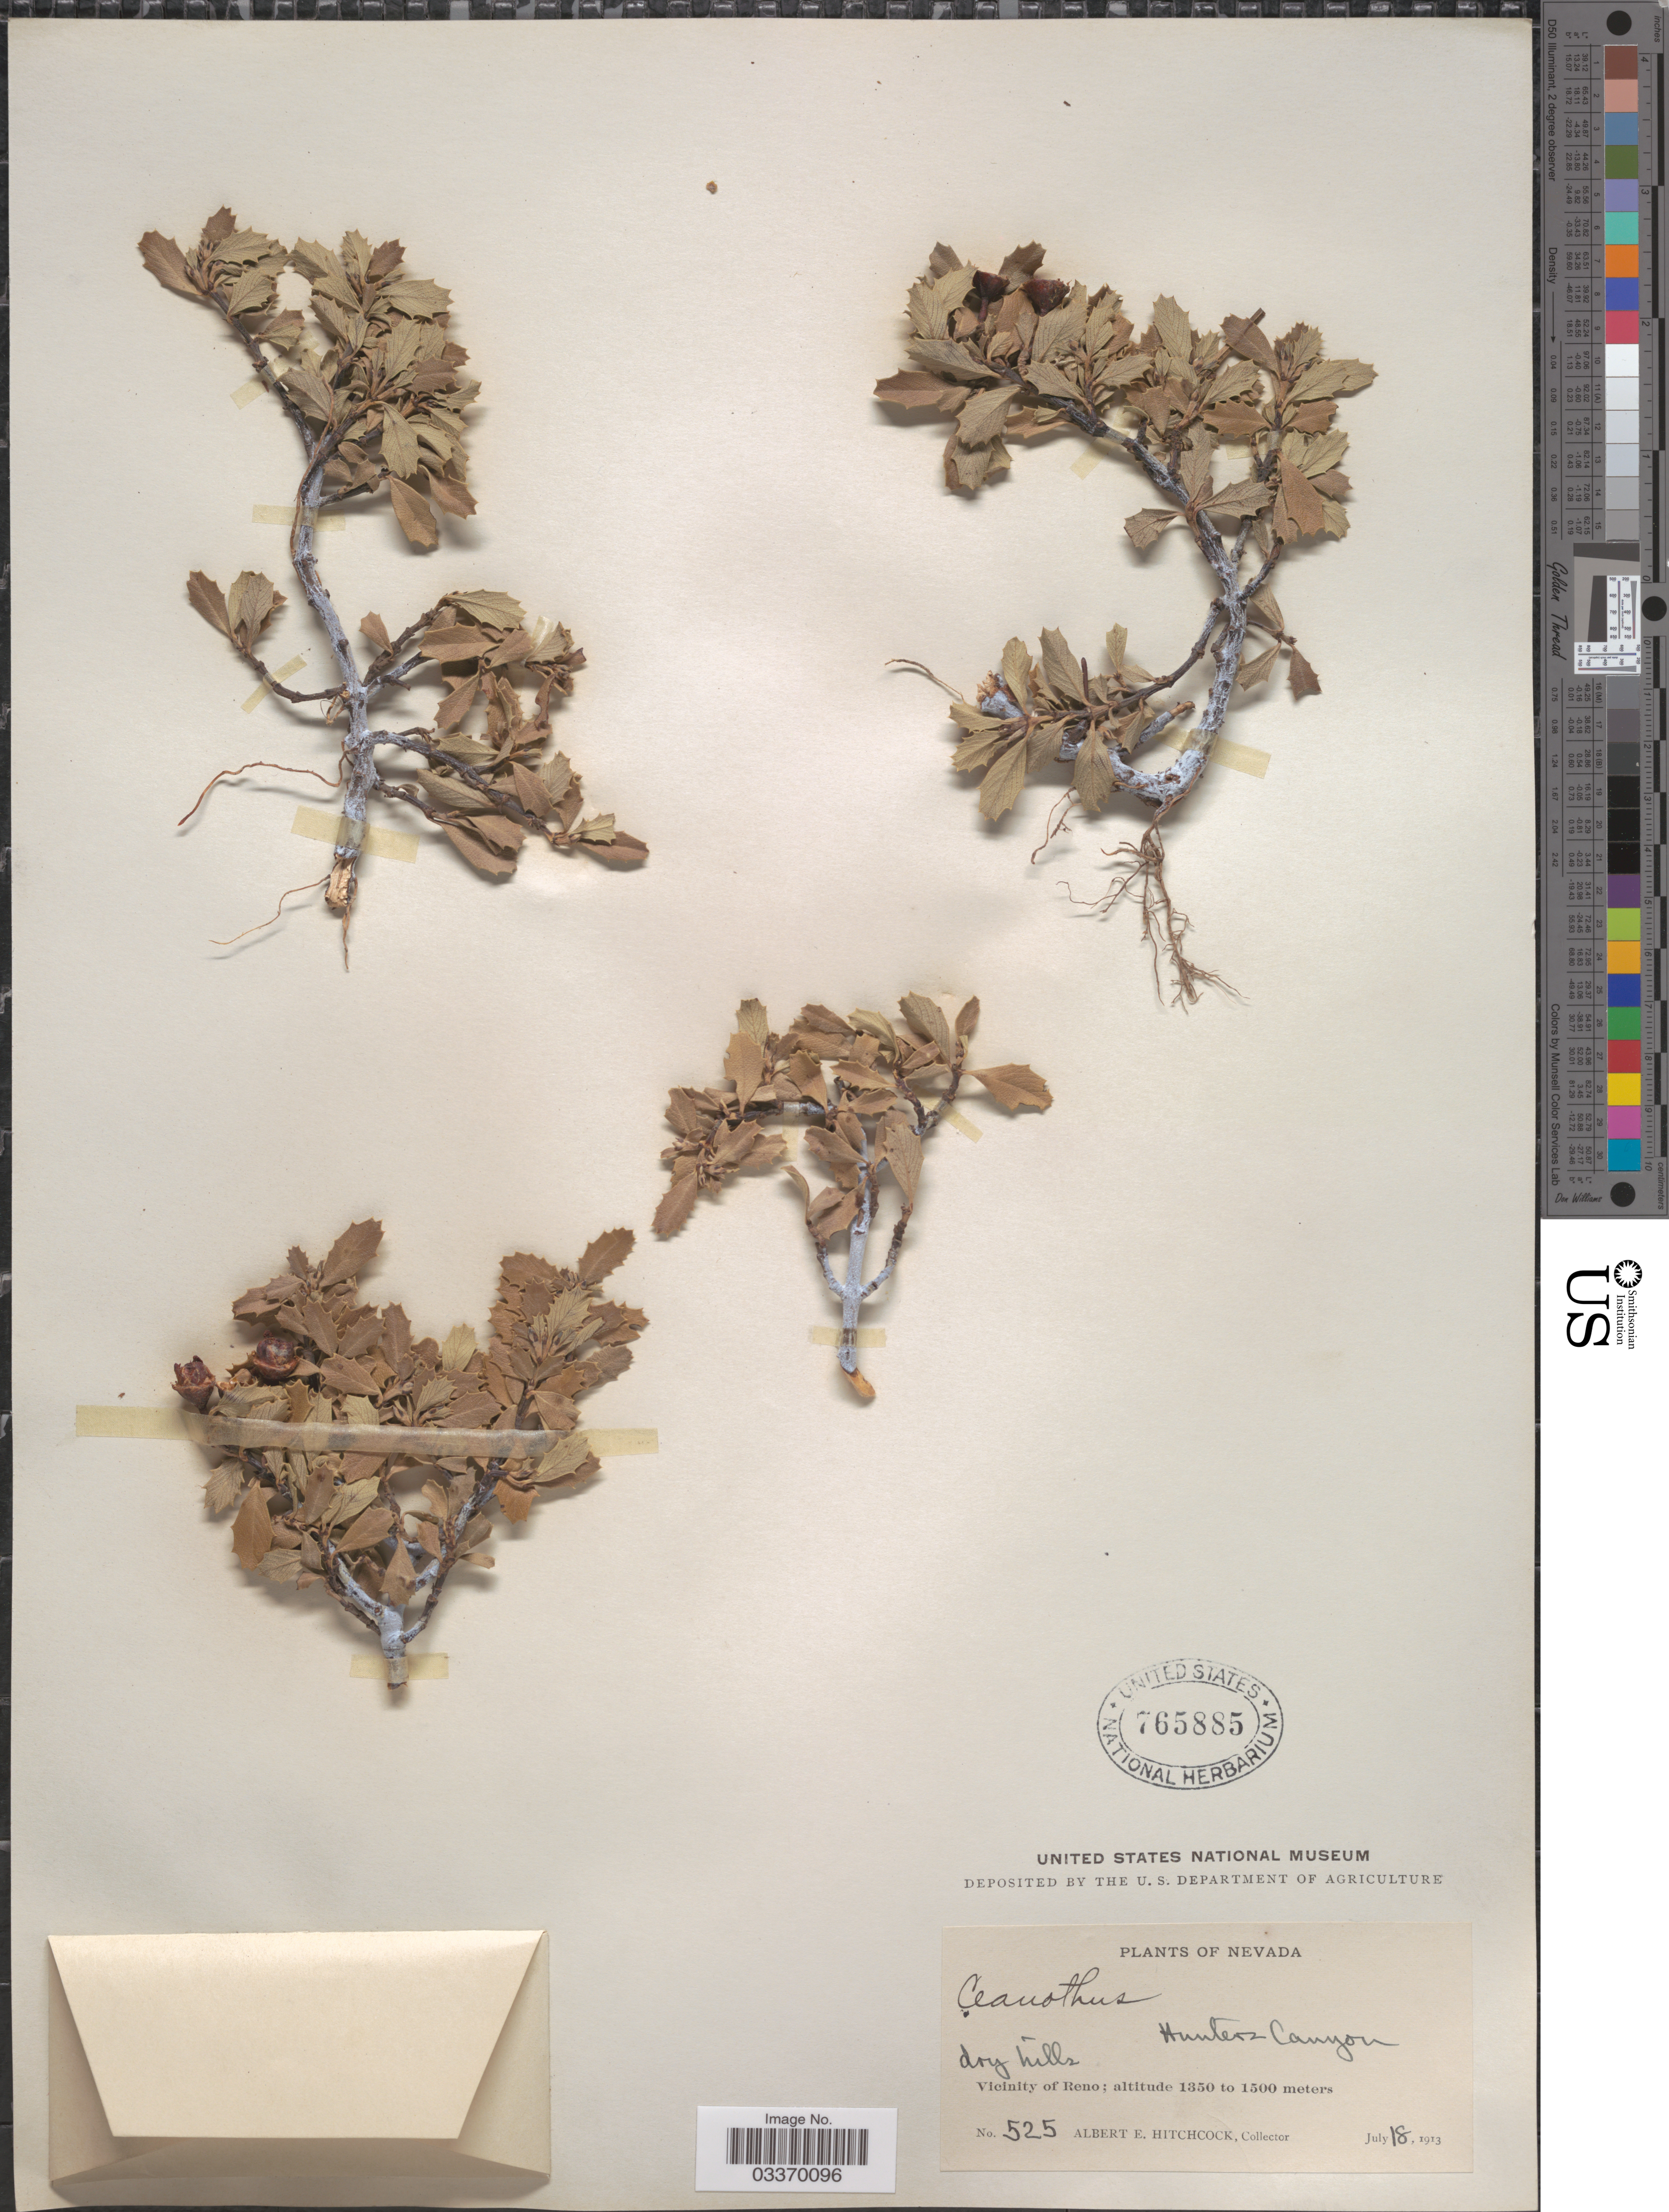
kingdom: Plantae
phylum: Tracheophyta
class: Magnoliopsida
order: Rosales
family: Rhamnaceae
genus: Ceanothus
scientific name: Ceanothus prostratus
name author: Benth.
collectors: A. Hitchcock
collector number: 525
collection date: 1913-07-18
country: United States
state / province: Nevada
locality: Hunters Canyon. Vicinity of Reno.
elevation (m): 1350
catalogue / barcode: US 765885